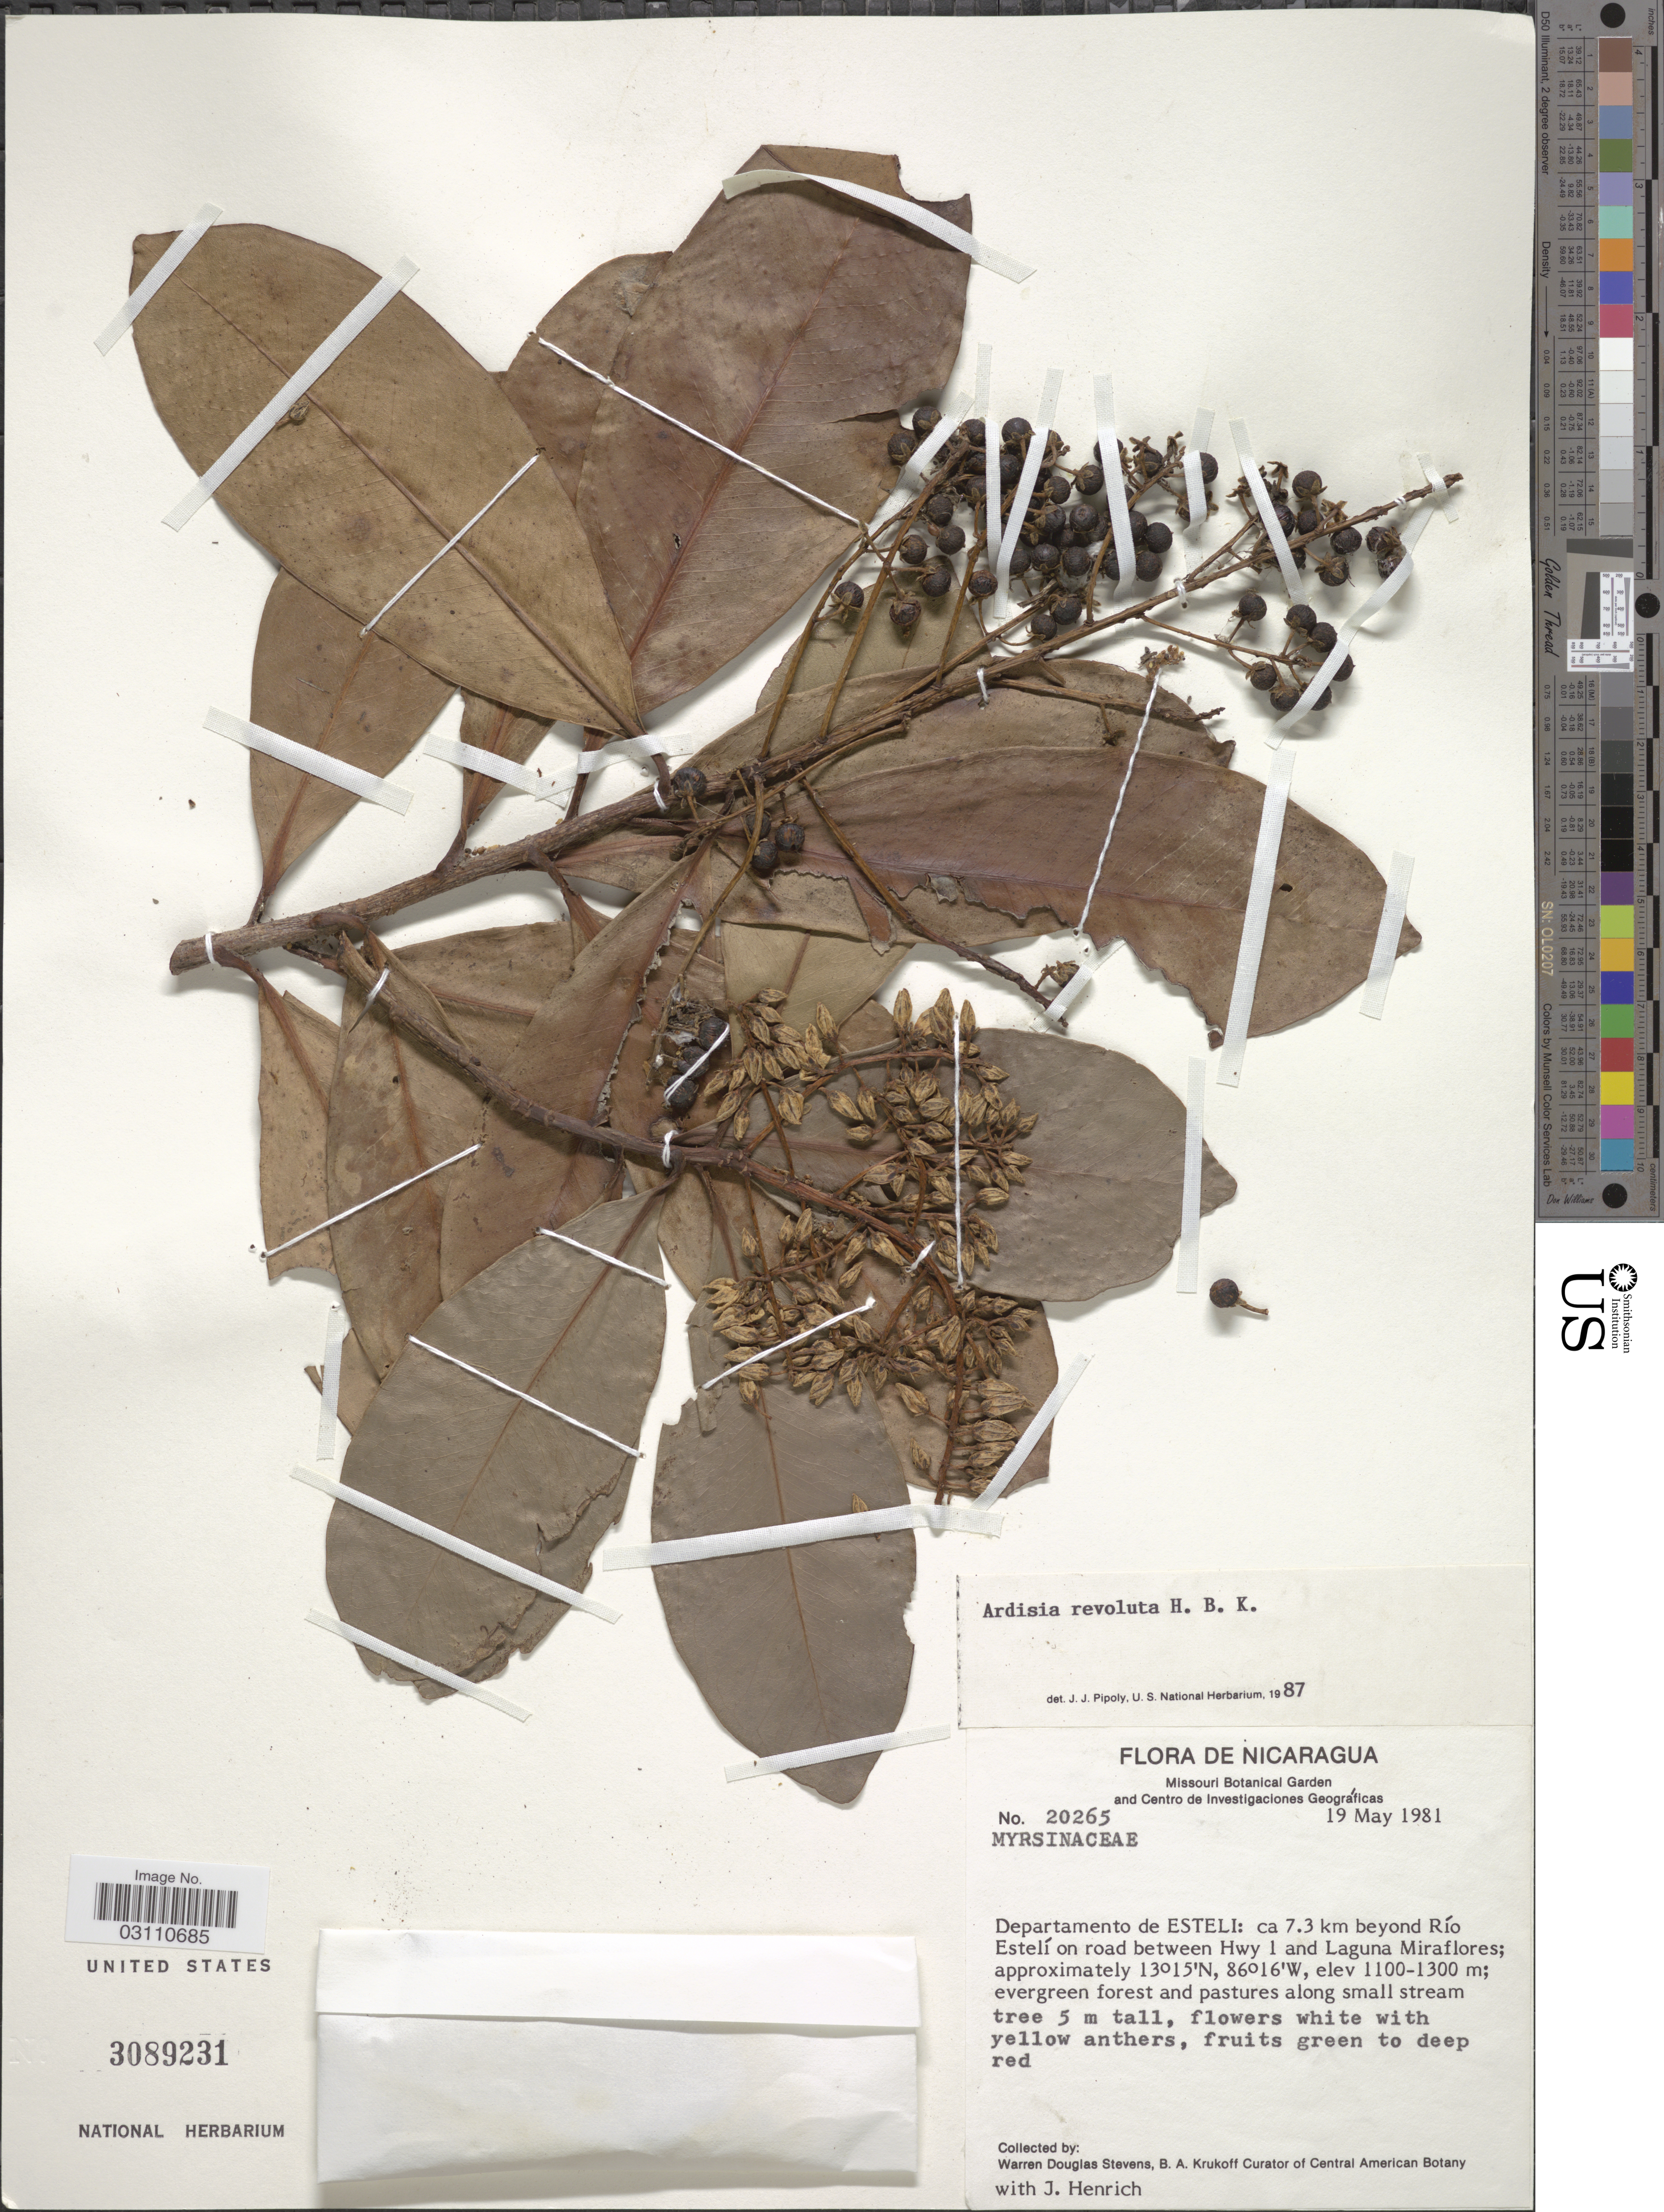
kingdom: Plantae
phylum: Tracheophyta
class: Magnoliopsida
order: Ericales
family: Primulaceae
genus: Ardisia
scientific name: Ardisia revoluta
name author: Kunth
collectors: W. D. Stevens & J. Henrich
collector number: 20265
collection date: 1981-05-19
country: Nicaragua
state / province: Esteli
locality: Departamento de Esteli: ca 7.3 km beyond Río Estelí on road between Hwy 1 and Laguna Miraflores.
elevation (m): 1100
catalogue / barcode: US 3089231